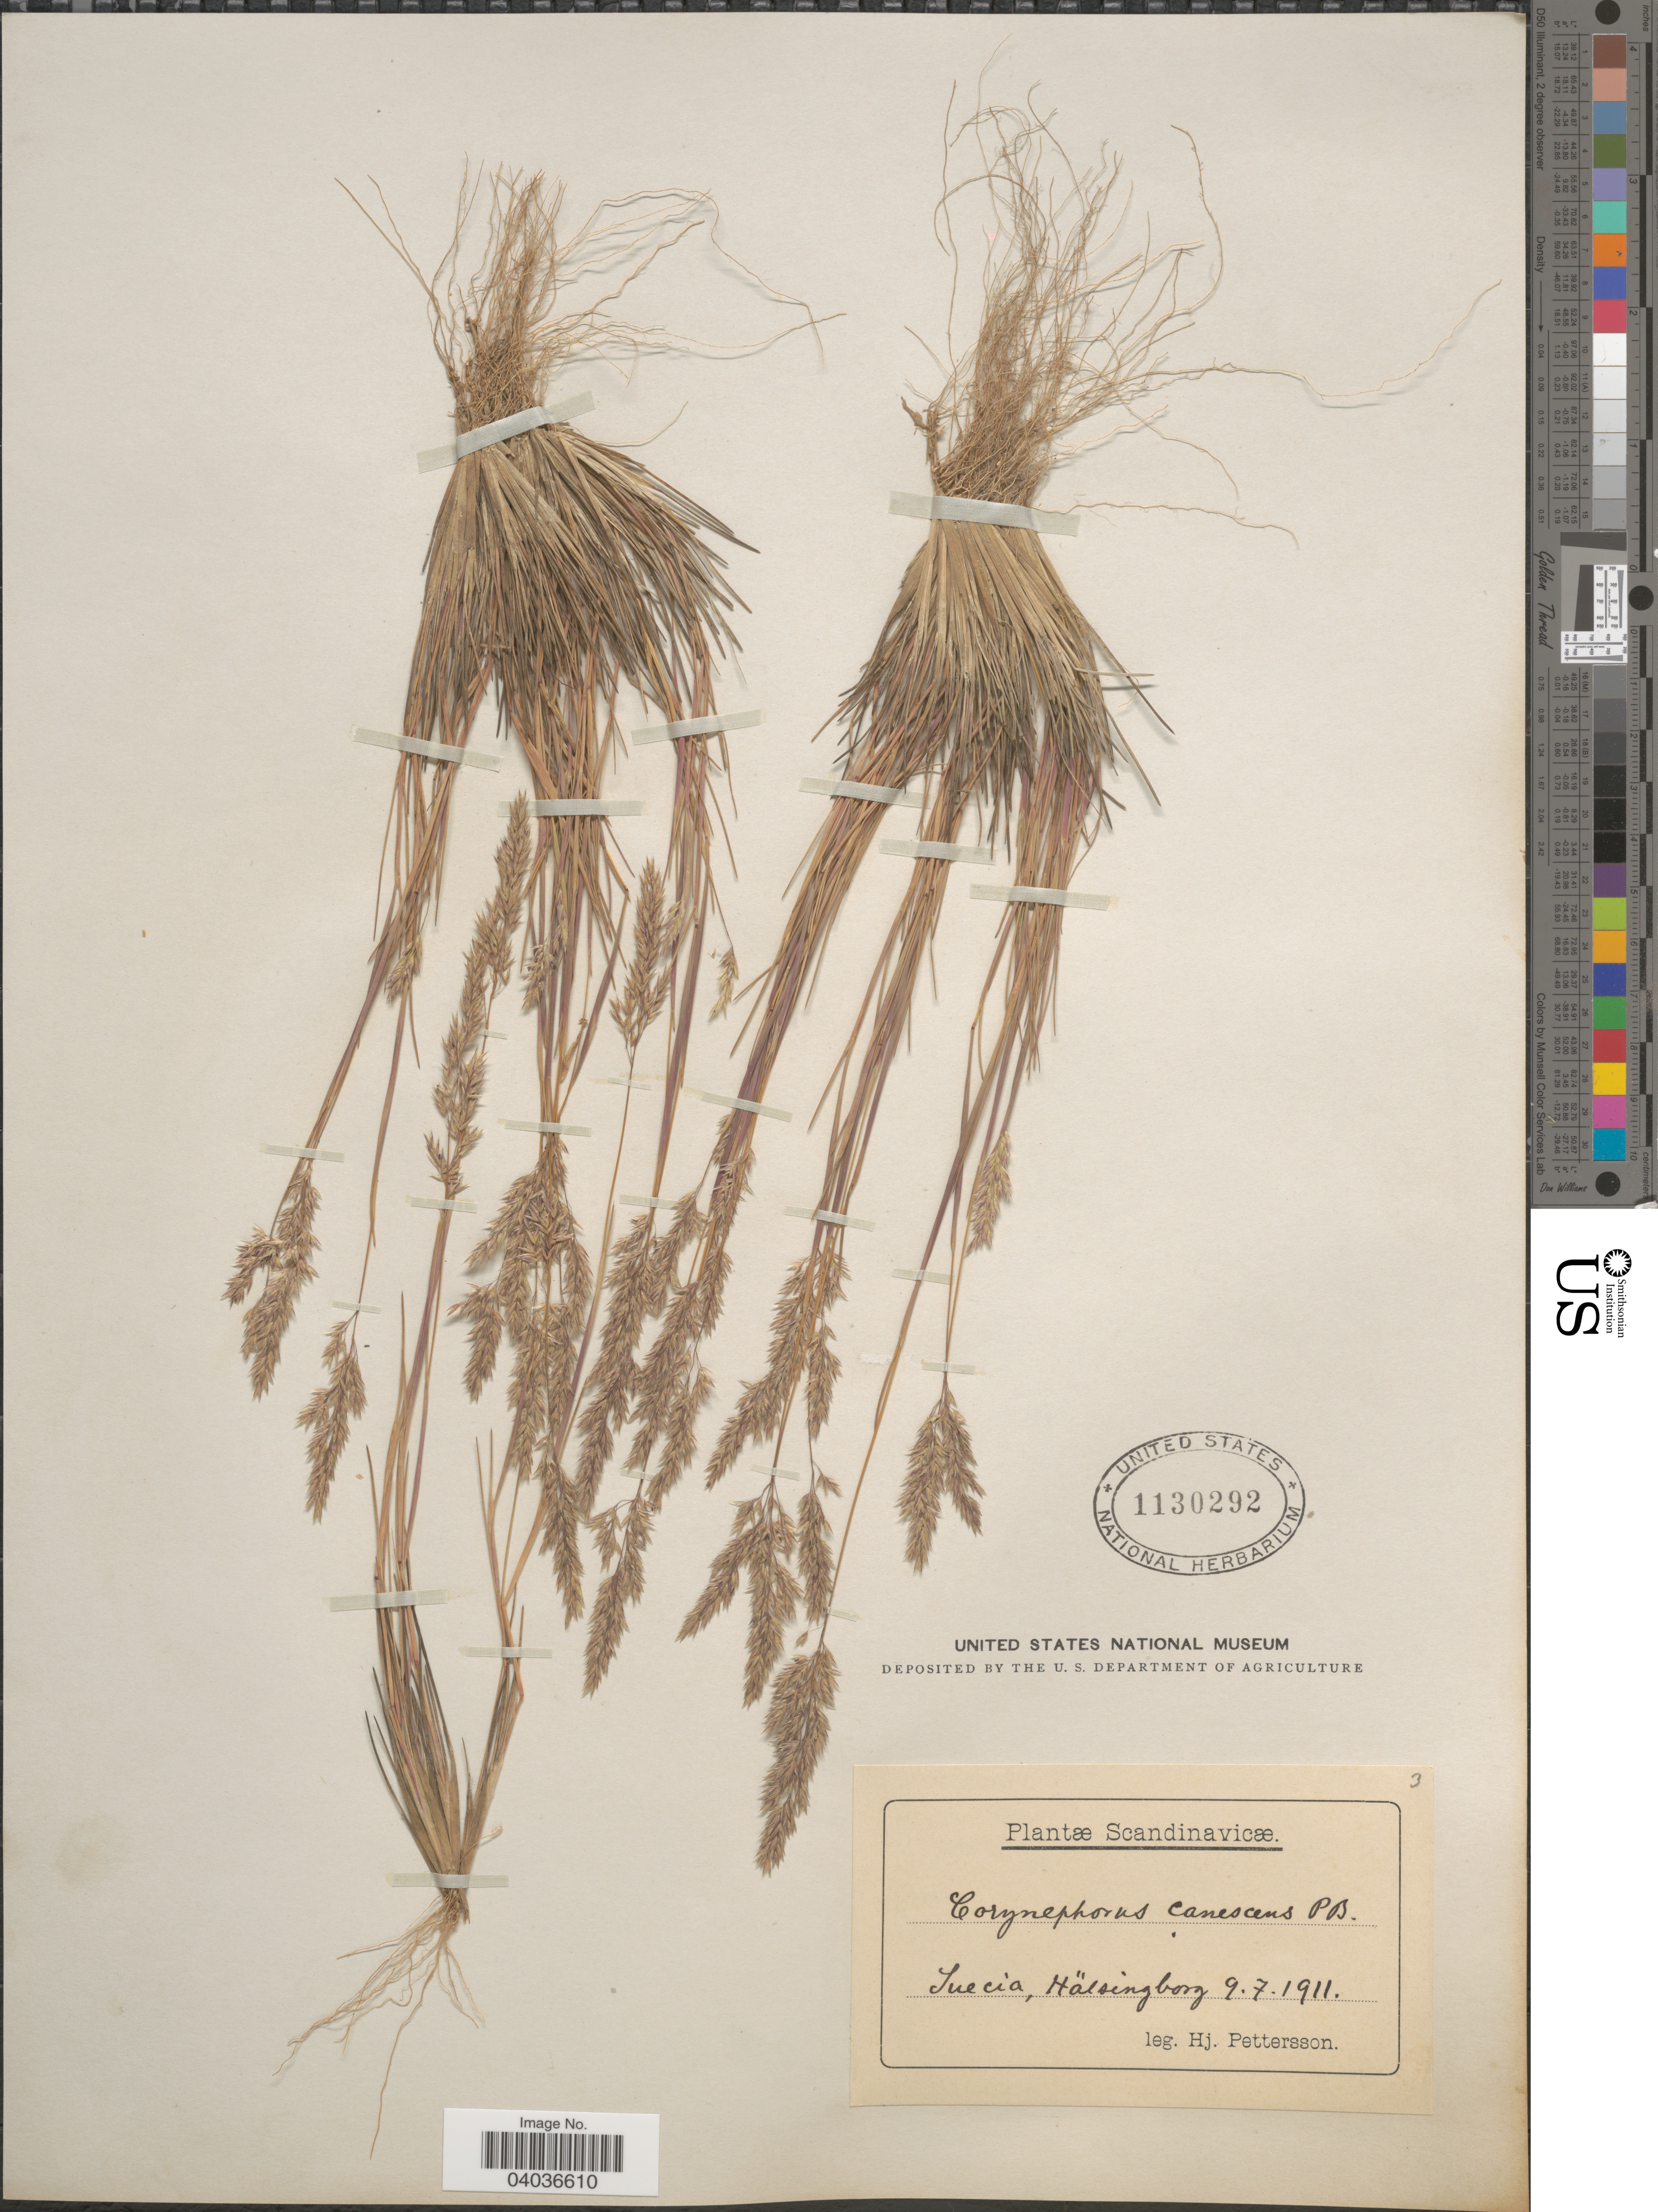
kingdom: Plantae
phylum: Tracheophyta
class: Liliopsida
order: Poales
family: Poaceae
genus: Corynephorus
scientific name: Corynephorus canescens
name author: (L, MEL) P. Beauv.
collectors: H. Pettersson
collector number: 3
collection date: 1911-07-09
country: Sweden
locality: Scandinavicæ. Suecia, Hälsingborg.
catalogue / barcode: US 1130292